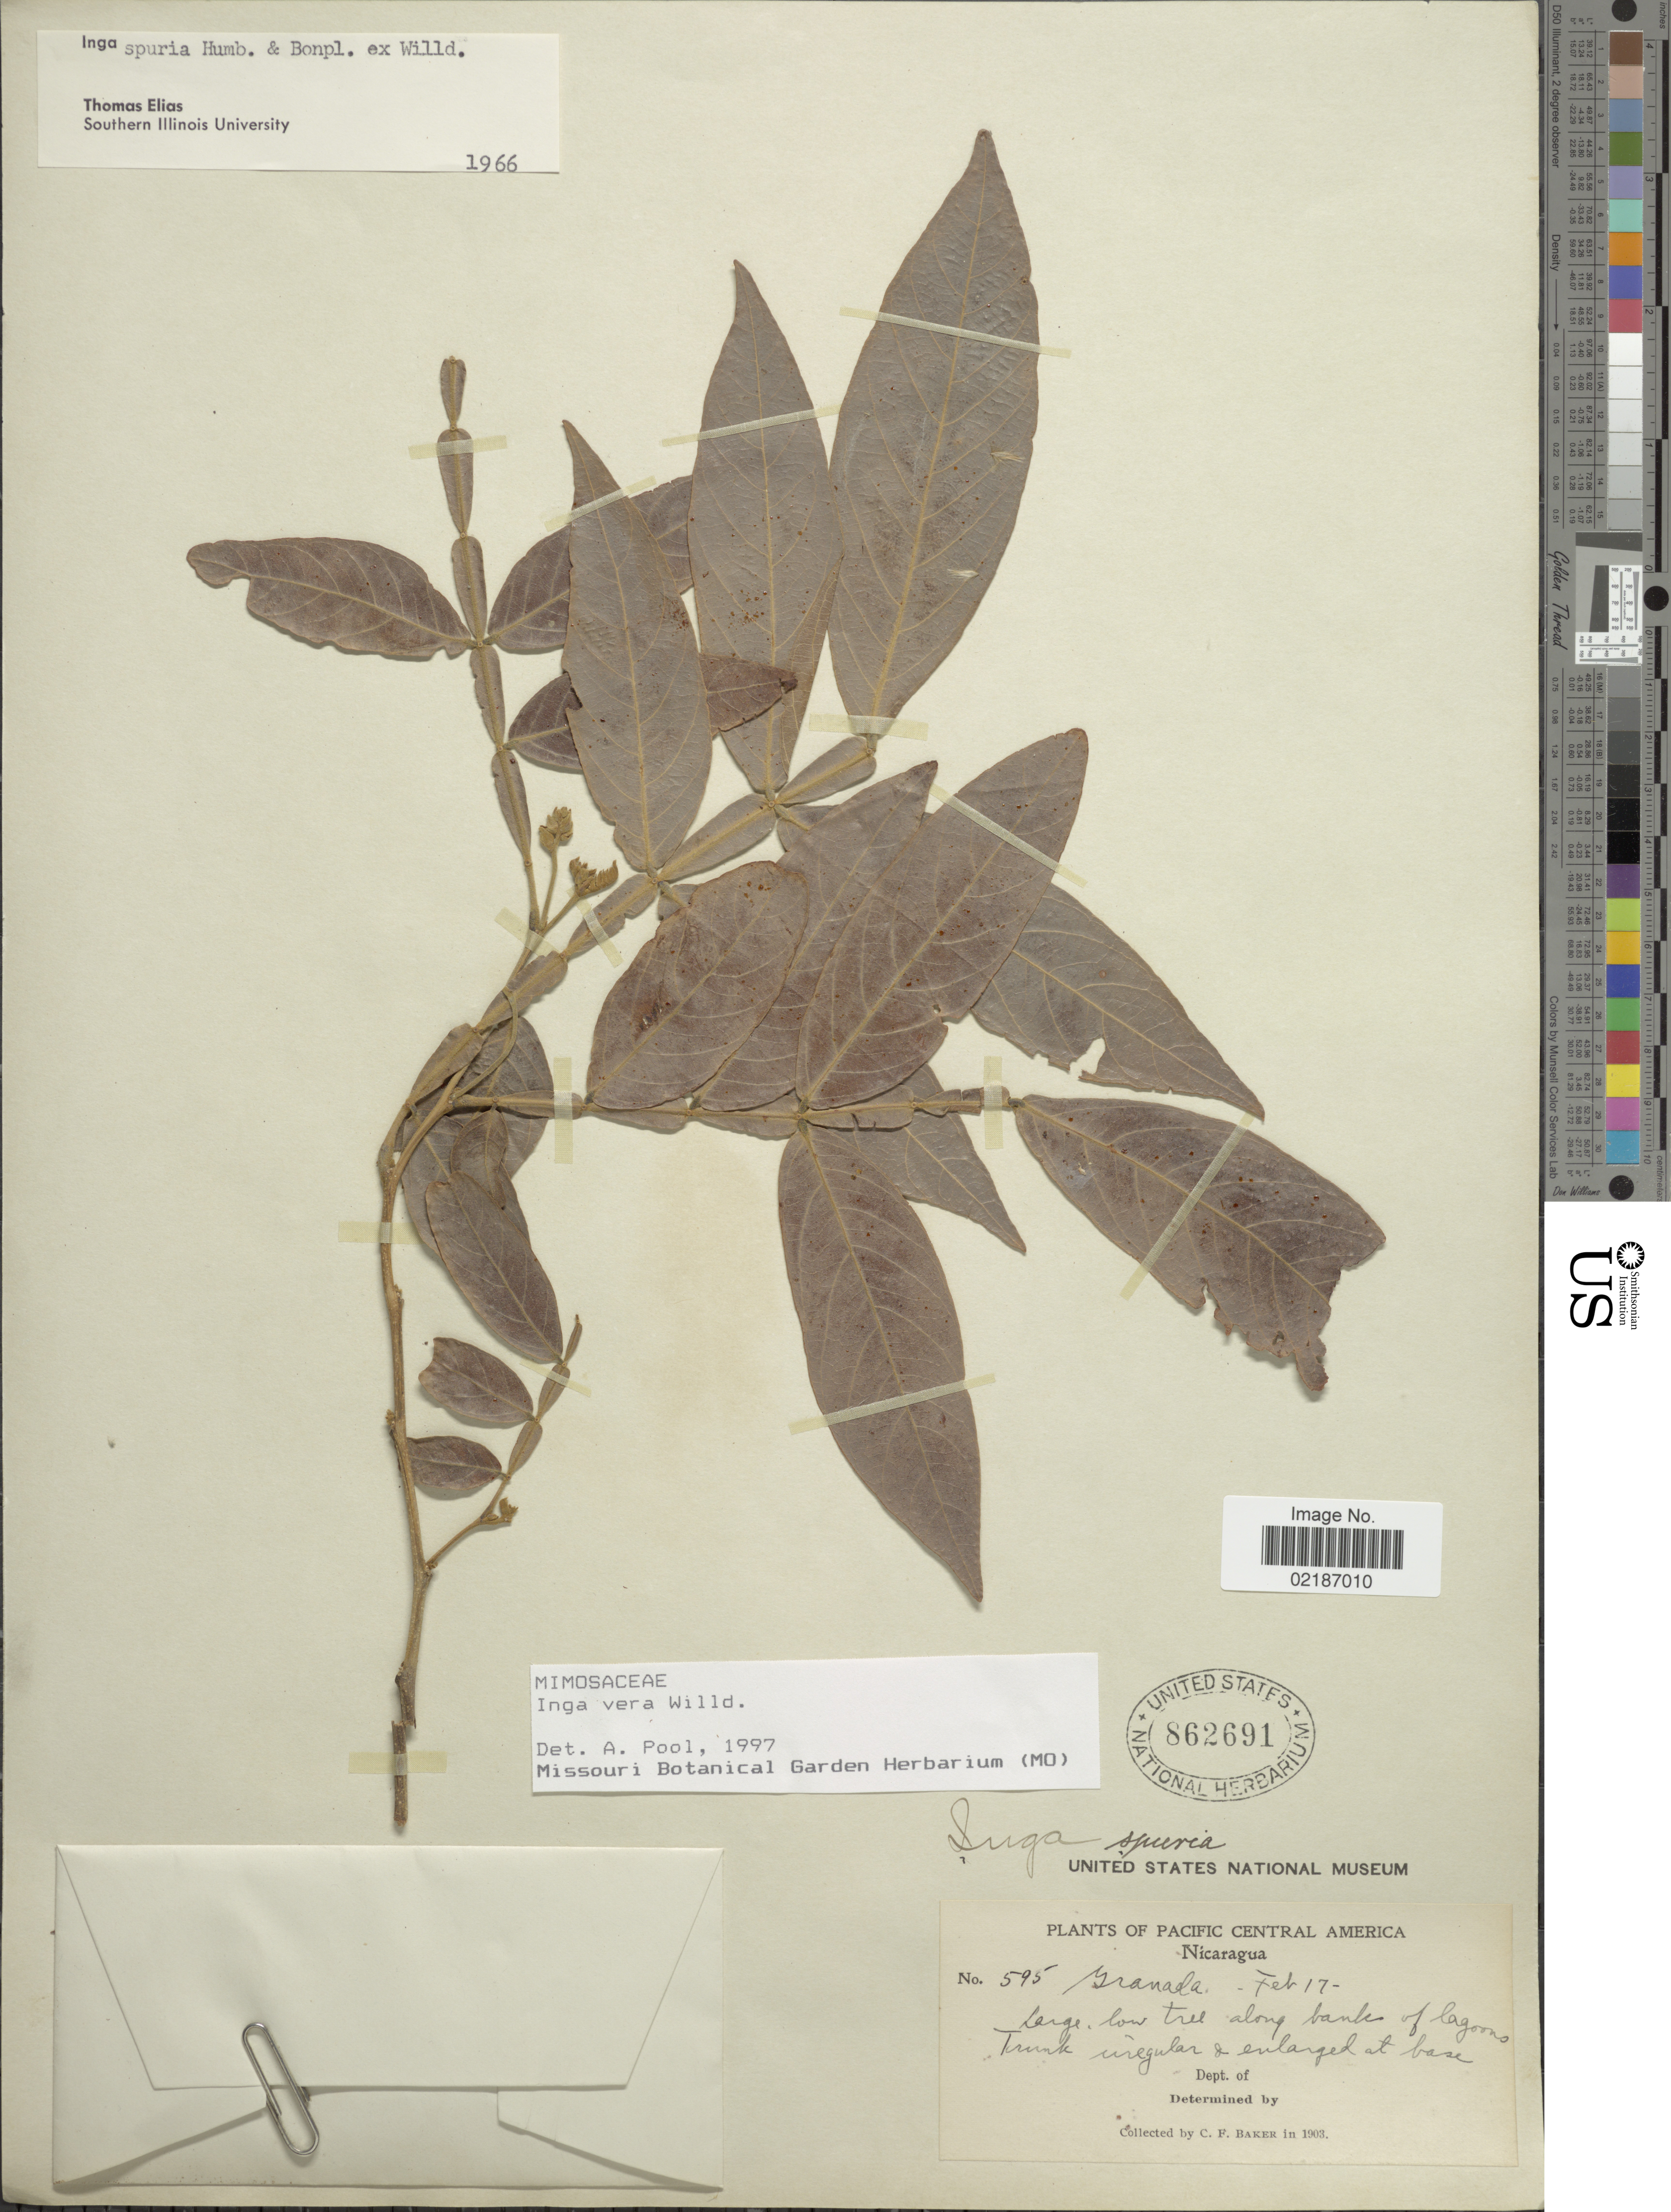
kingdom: Plantae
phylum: Tracheophyta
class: Magnoliopsida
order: Fabales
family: Fabaceae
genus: Inga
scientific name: Inga vera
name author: Willd.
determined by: Pool, A., (MO), Missouri Botanical Garden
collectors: C. F. Baker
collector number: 595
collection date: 1903-02-17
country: Nicaragua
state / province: Granada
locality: Pacific Central America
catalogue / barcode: US 862691